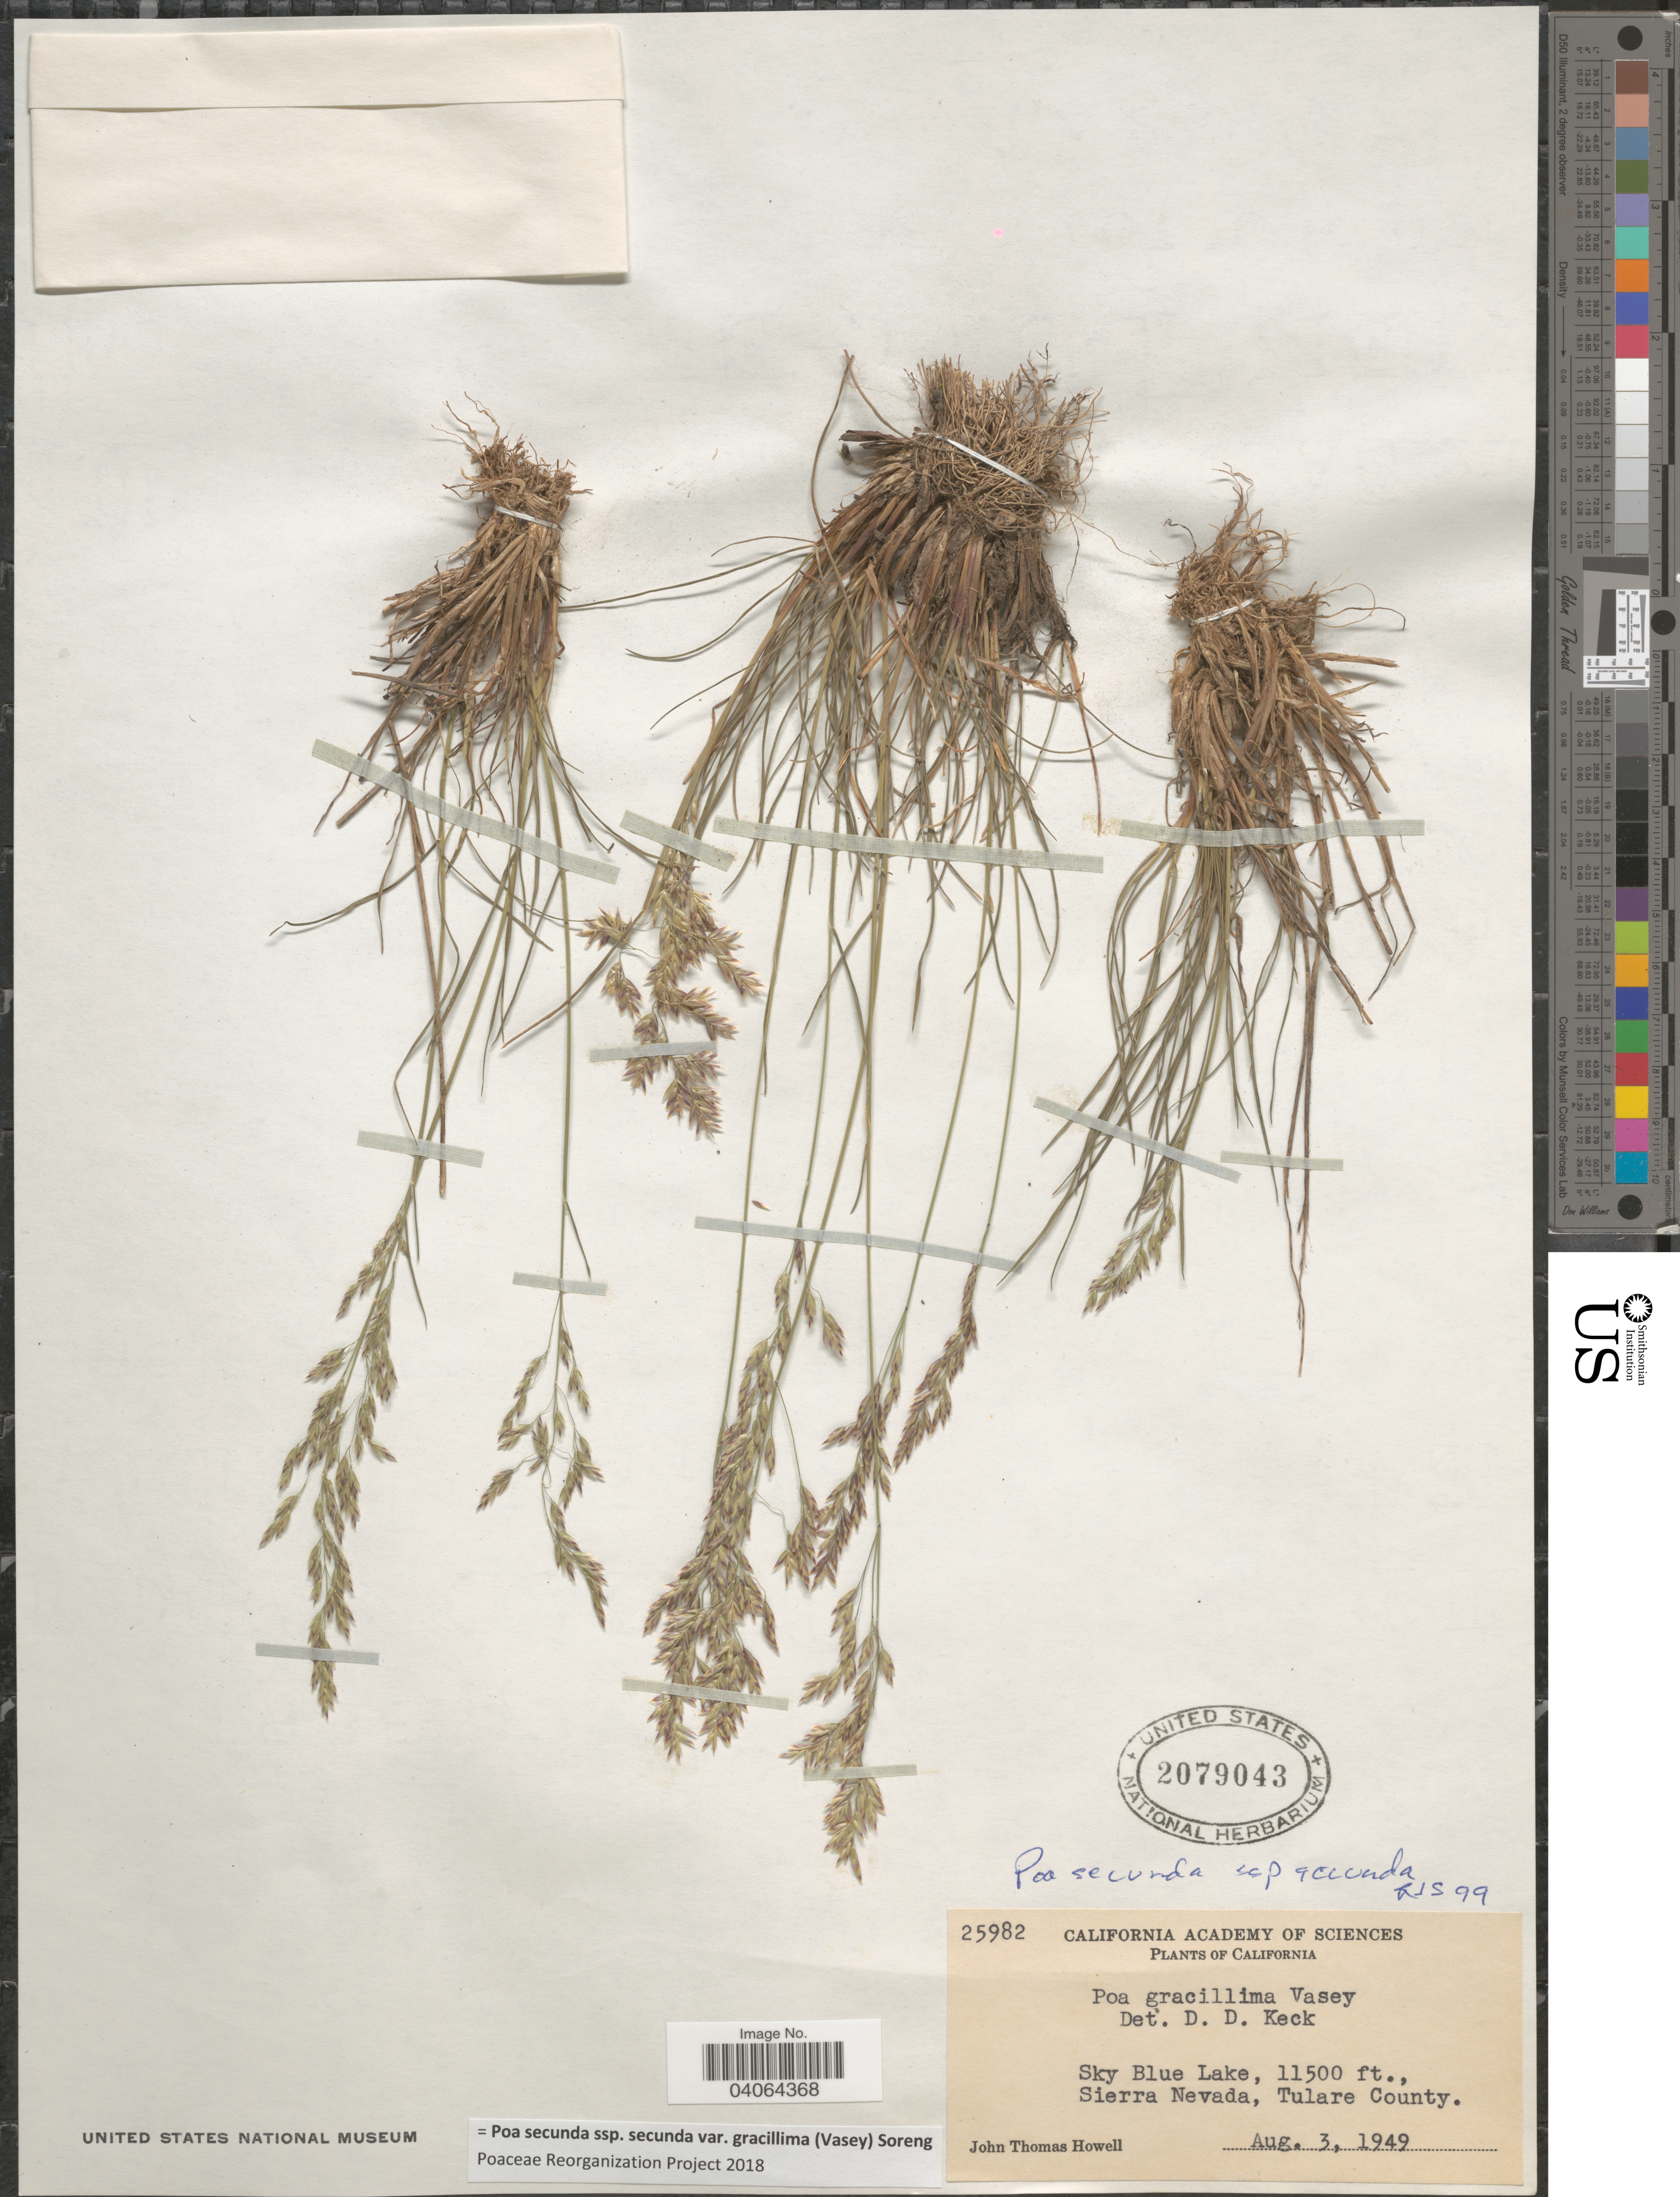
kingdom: Plantae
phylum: Tracheophyta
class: Liliopsida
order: Poales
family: Poaceae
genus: Poa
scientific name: Poa secunda subsp. secunda var. gracillima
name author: (Vasey) Soreng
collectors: J. T. Howell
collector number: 25982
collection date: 1949-08-03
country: United States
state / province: California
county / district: Tulare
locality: Sky Blue Lake, Sierra Nevada, Tulare County.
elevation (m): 3505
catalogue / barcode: US 2079043